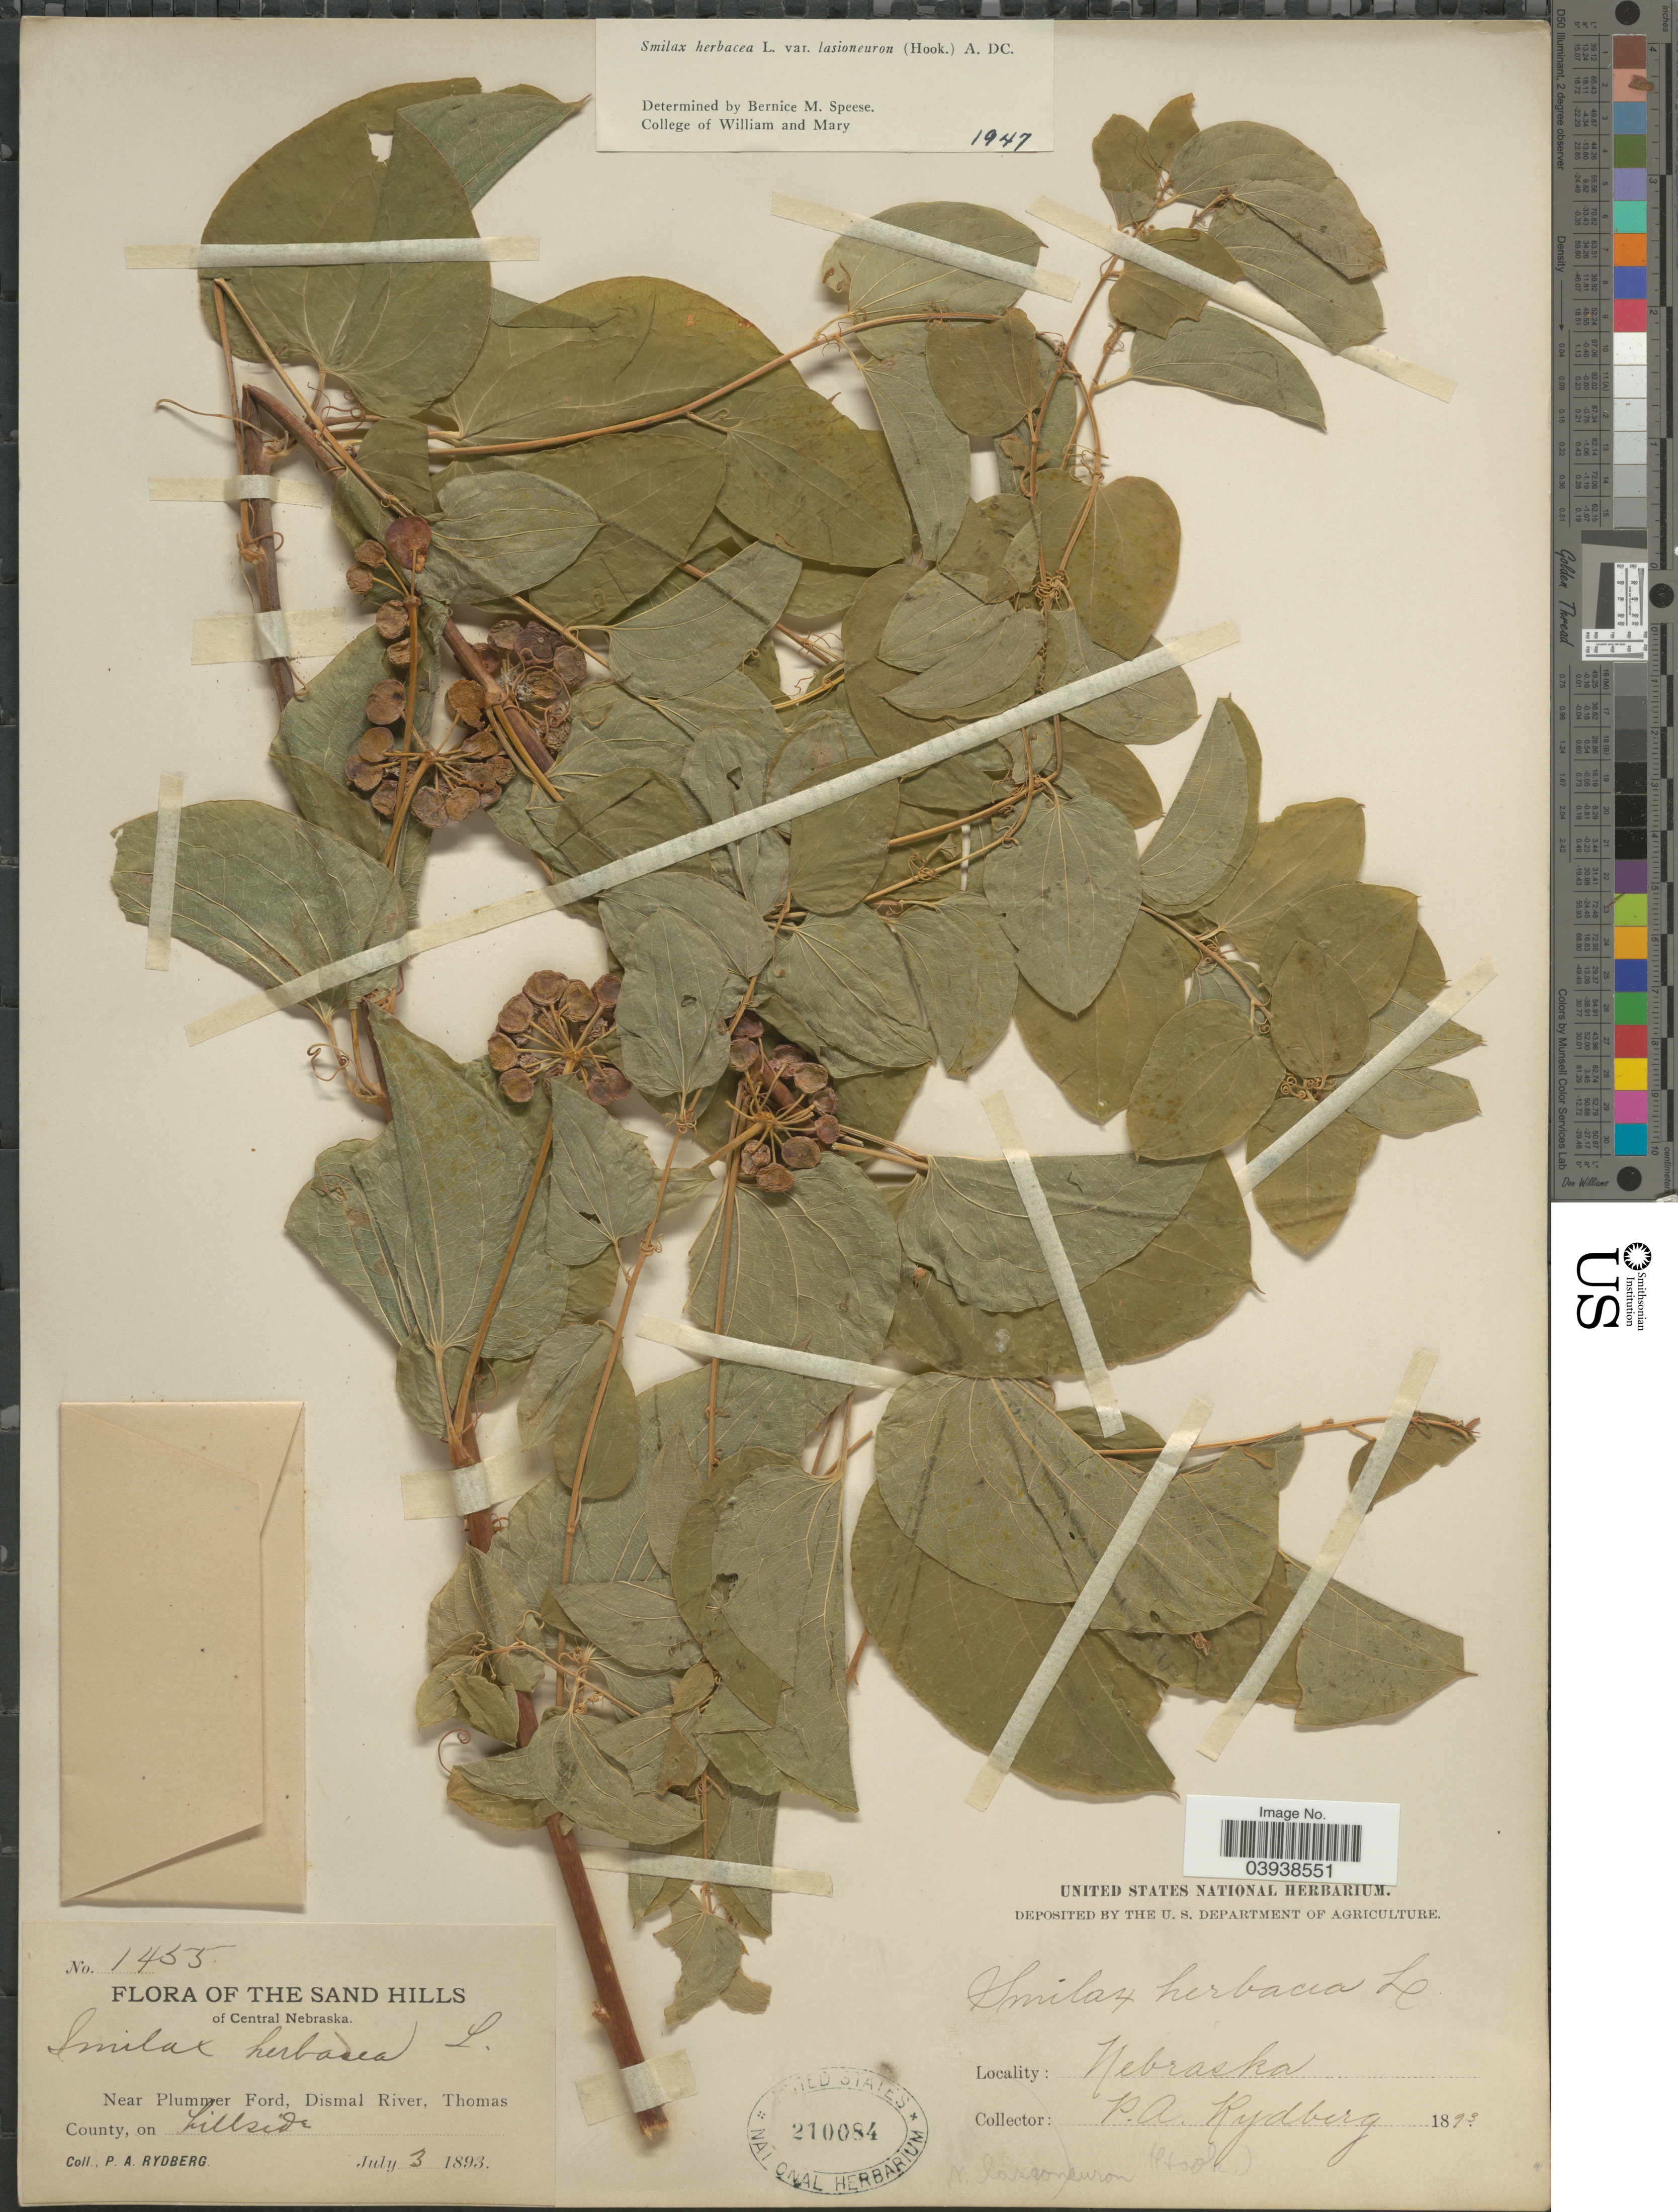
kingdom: Plantae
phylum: Tracheophyta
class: Liliopsida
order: Liliales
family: Smilacaceae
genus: Smilax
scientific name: Smilax herbacea var. lasioneuron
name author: (Hook.) A. DC.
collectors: P. A. Rydberg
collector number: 1455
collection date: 1893-07-03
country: United States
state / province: Nebraska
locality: The Sand Hills of Central Nebraska. Near Plummer Ford, Dismal River, Thomas County, on hillside.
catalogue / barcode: US 210084